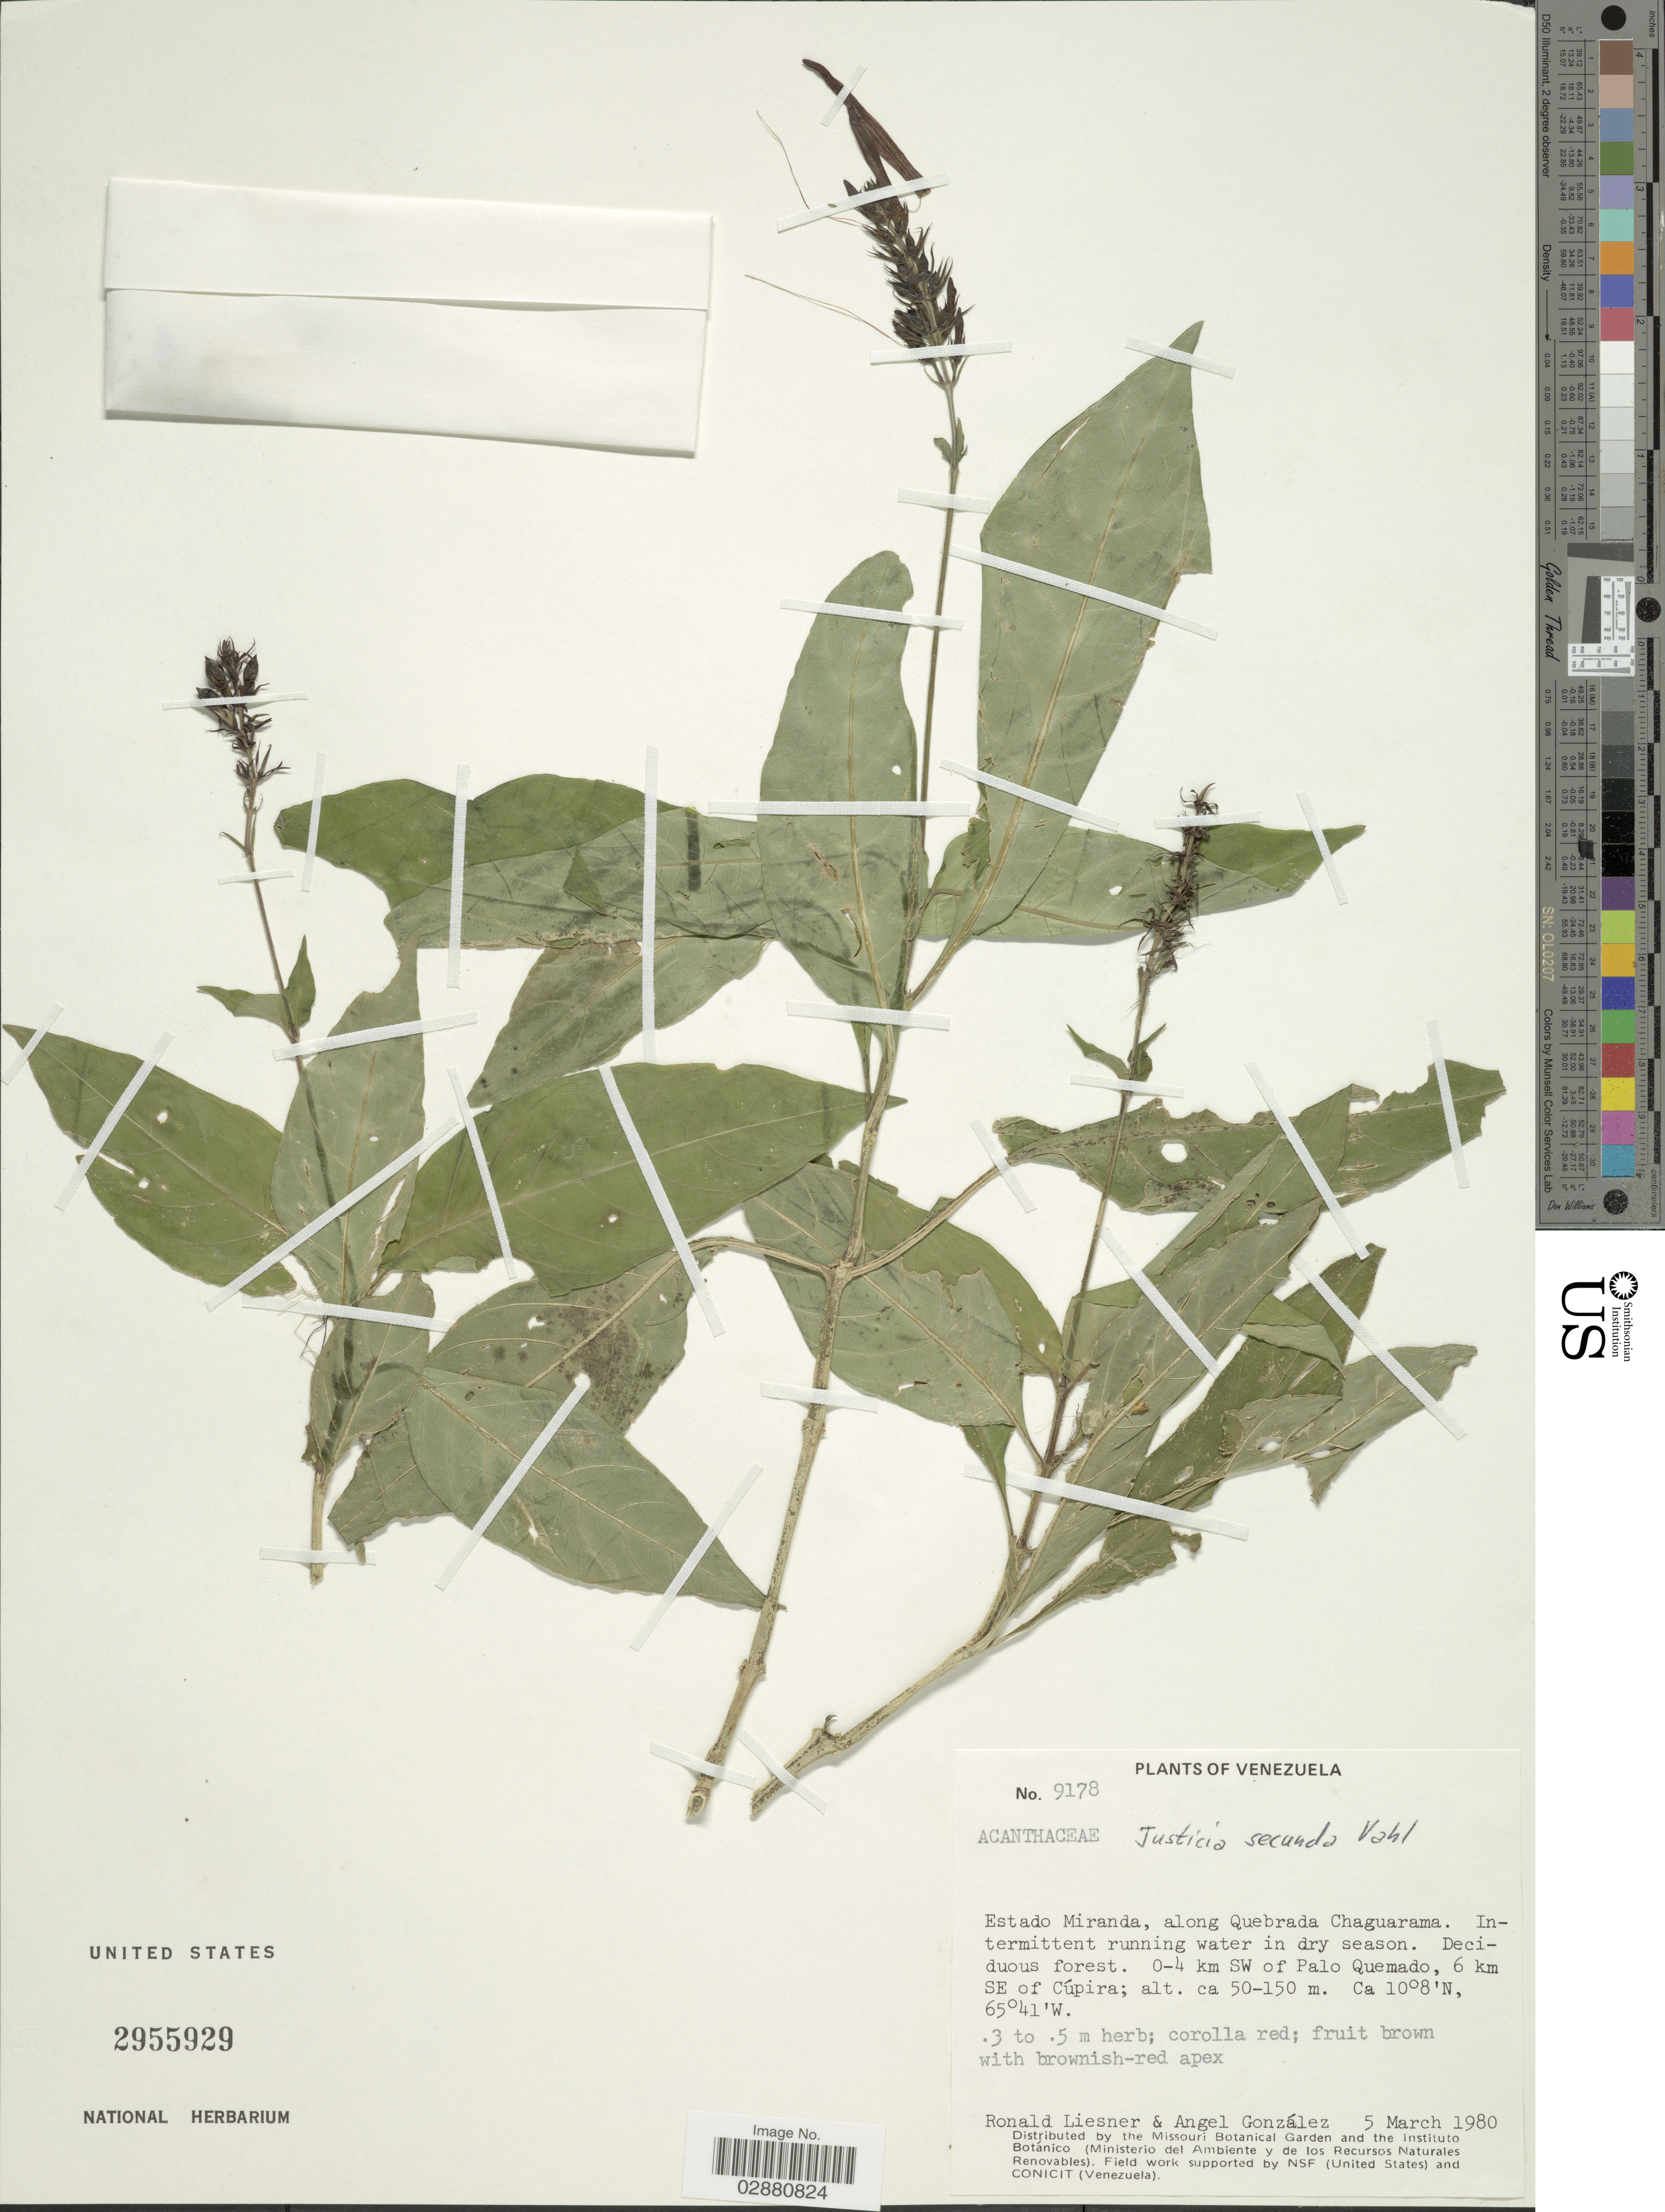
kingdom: Plantae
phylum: Tracheophyta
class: Magnoliopsida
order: Lamiales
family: Acanthaceae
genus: Justicia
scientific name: Justicia secunda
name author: Vahl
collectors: R. L. Liesner & A. C. González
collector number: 9178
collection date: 1980-03-05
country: Venezuela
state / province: Miranda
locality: Estado Miranda, along Quebrada Chaguarama. 0-4 km SW of Palo Quemado, 6 km SE of Cúpira.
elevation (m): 50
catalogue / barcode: US 2955929